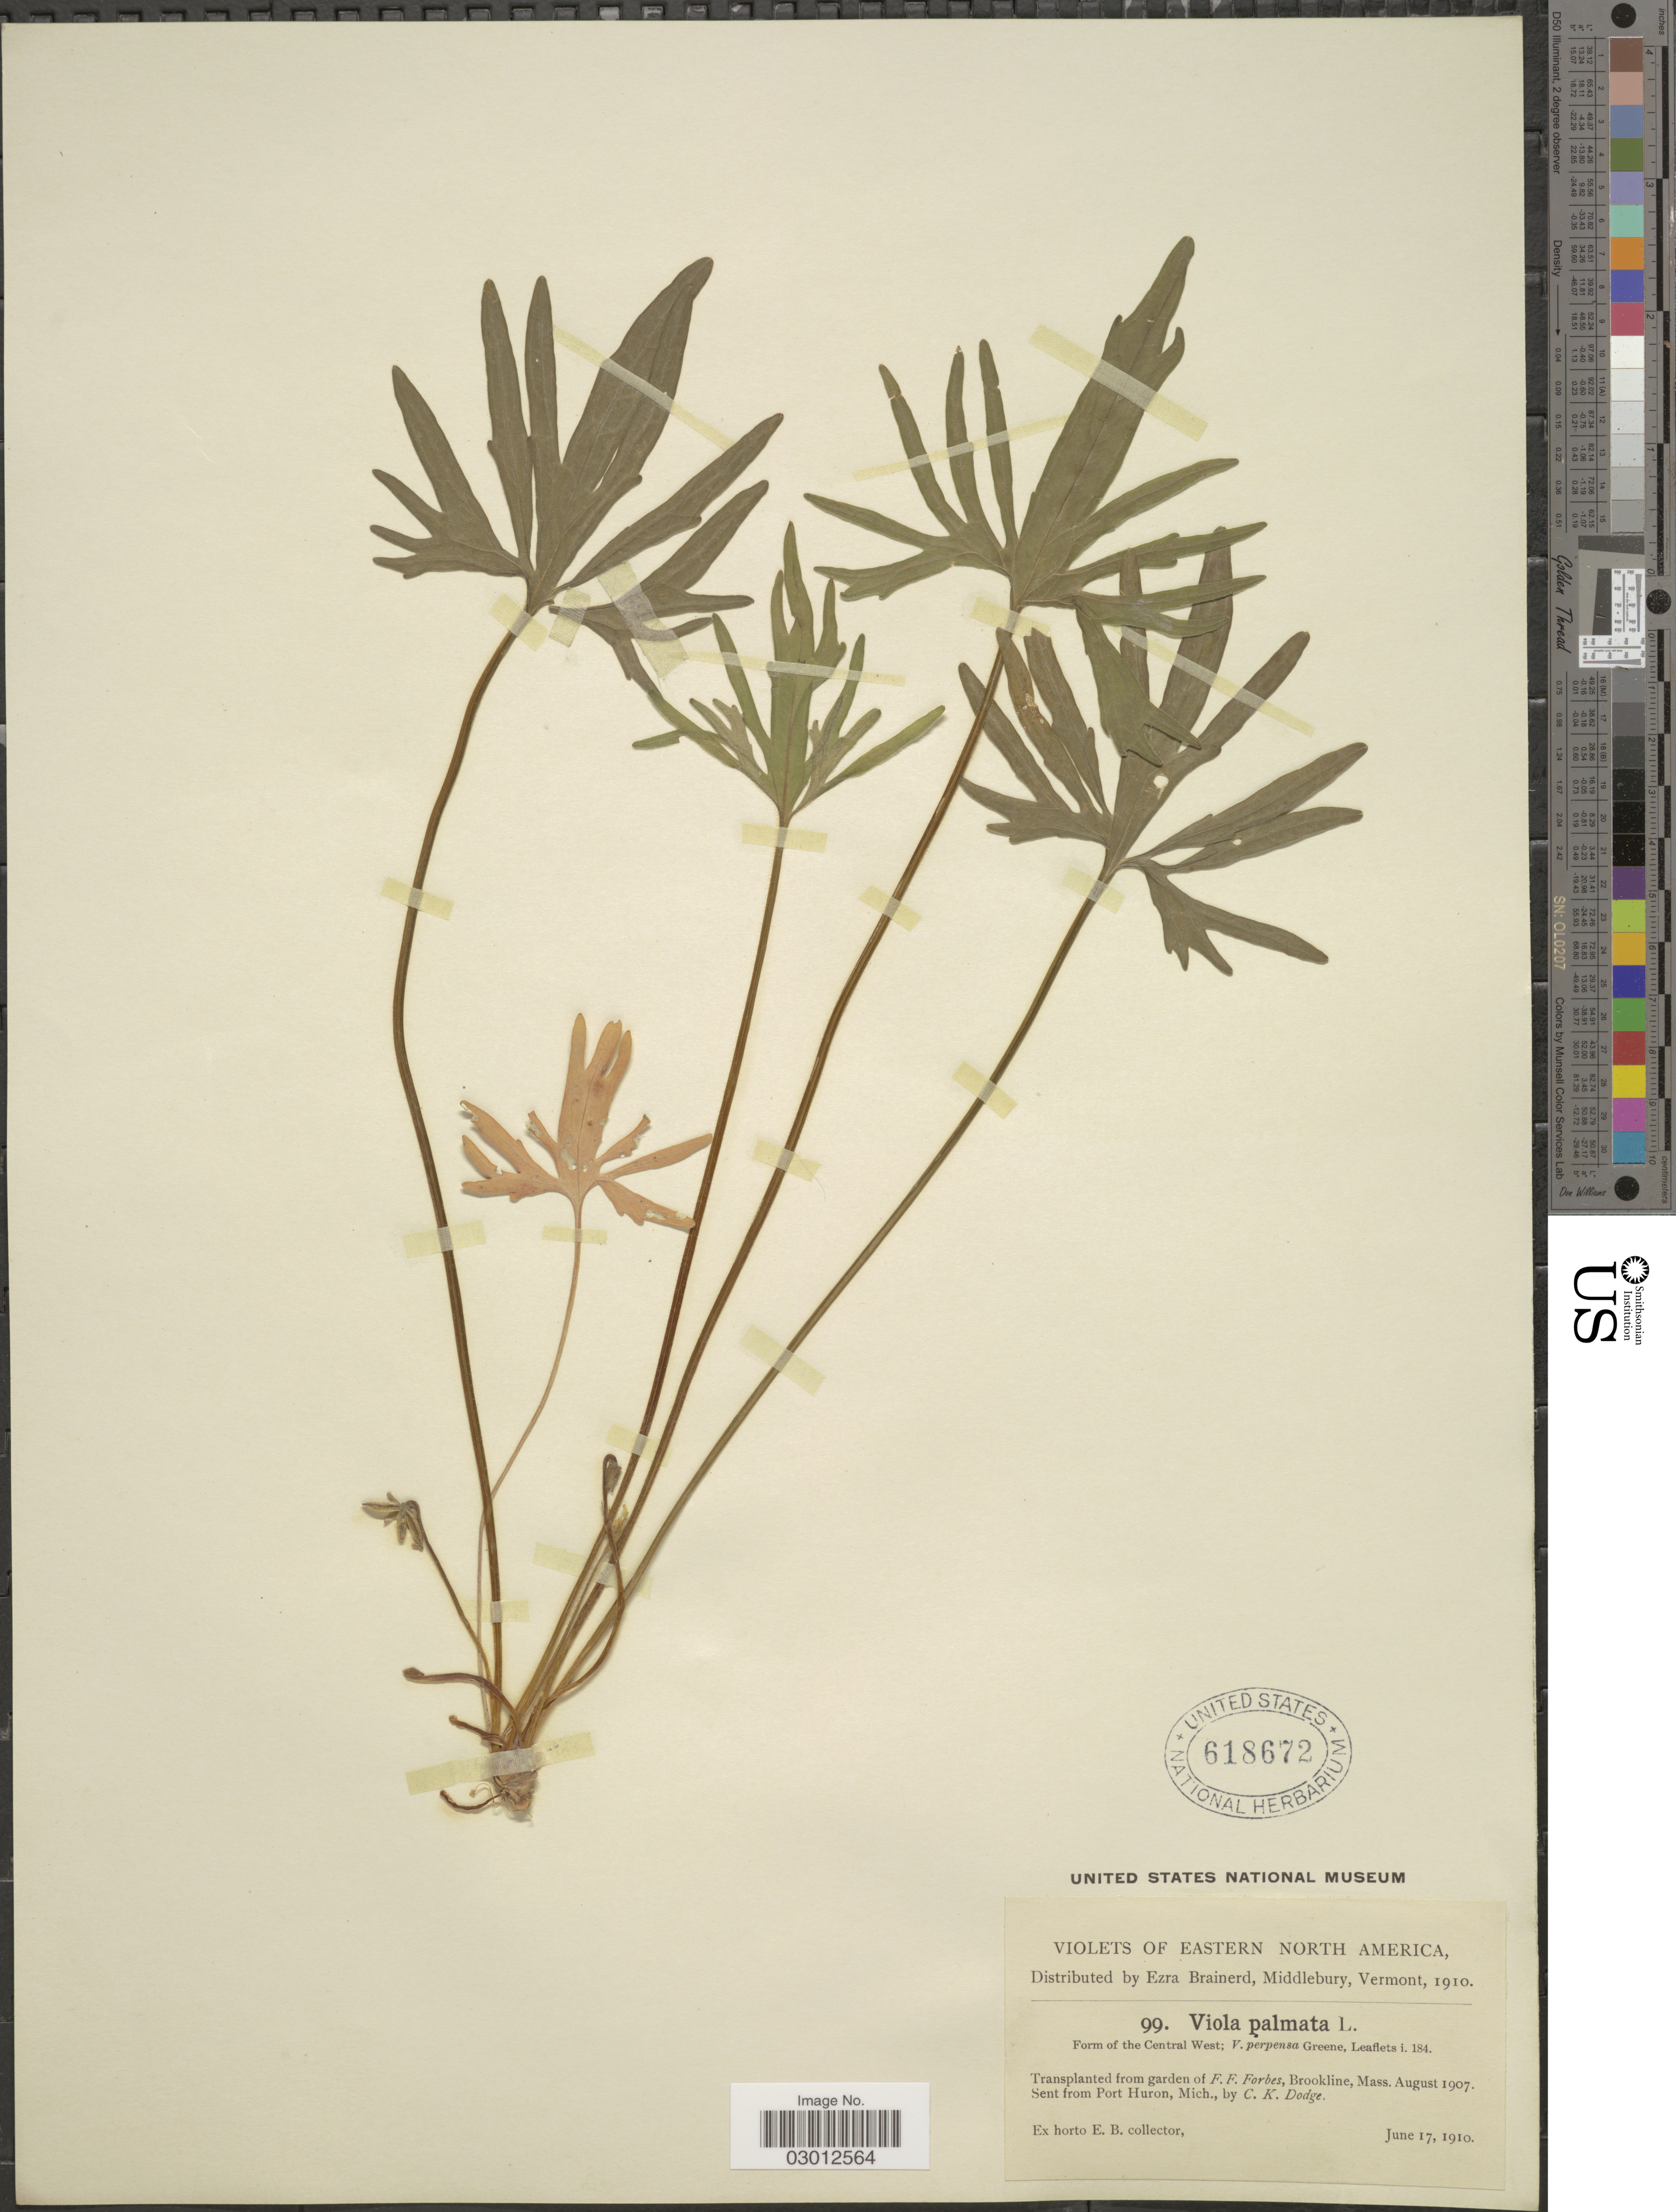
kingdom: Plantae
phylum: Tracheophyta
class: Magnoliopsida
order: Malpighiales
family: Violaceae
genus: Viola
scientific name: Viola palmata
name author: L.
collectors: ex herb. Ezra Brainerd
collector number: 99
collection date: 1910-06-17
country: United States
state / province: Massachusetts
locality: Eastern North America. Transplanted from garden of F. F. Forbes, Brookline, Mass.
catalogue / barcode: US 618672